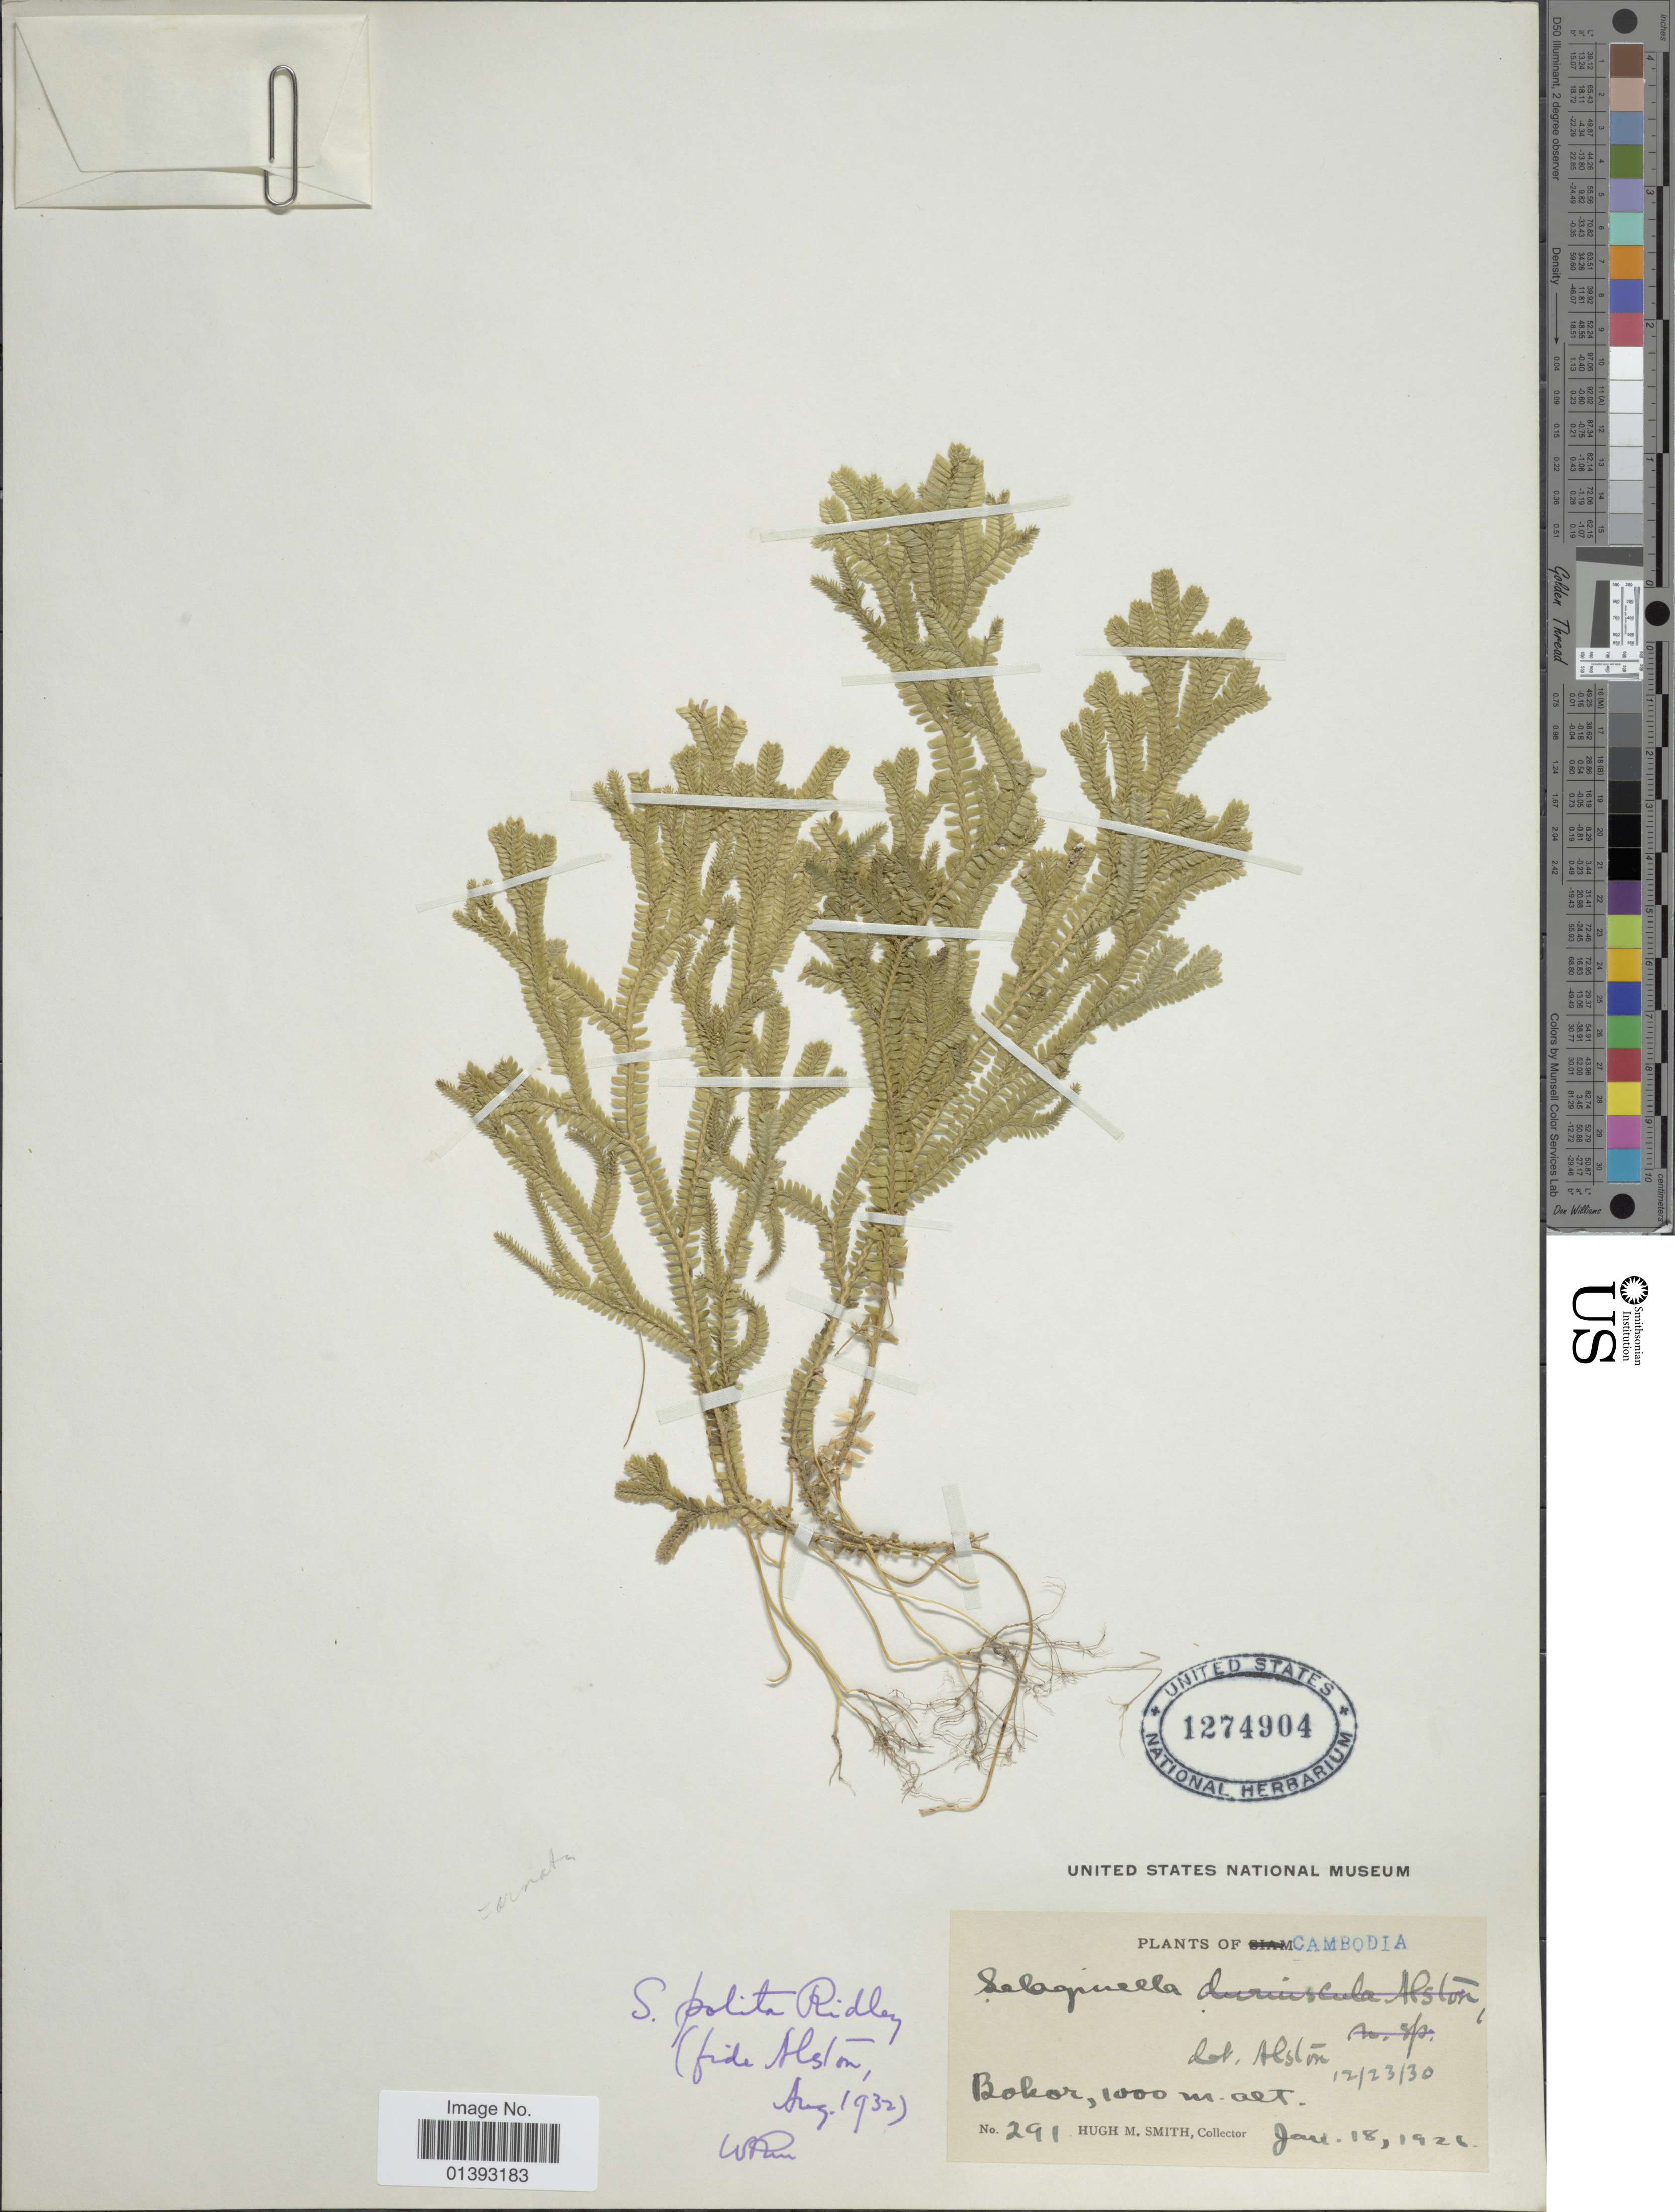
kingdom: Plantae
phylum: Tracheophyta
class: Lycopodiopsida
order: Selaginellales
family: Selaginellaceae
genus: Selaginella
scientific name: Selaginella ornata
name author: (Hook. & Grev.) Spring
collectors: H. M. Smith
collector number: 291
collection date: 1926-01-18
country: Cambodia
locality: Bokor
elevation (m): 1000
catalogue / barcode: US 1274904